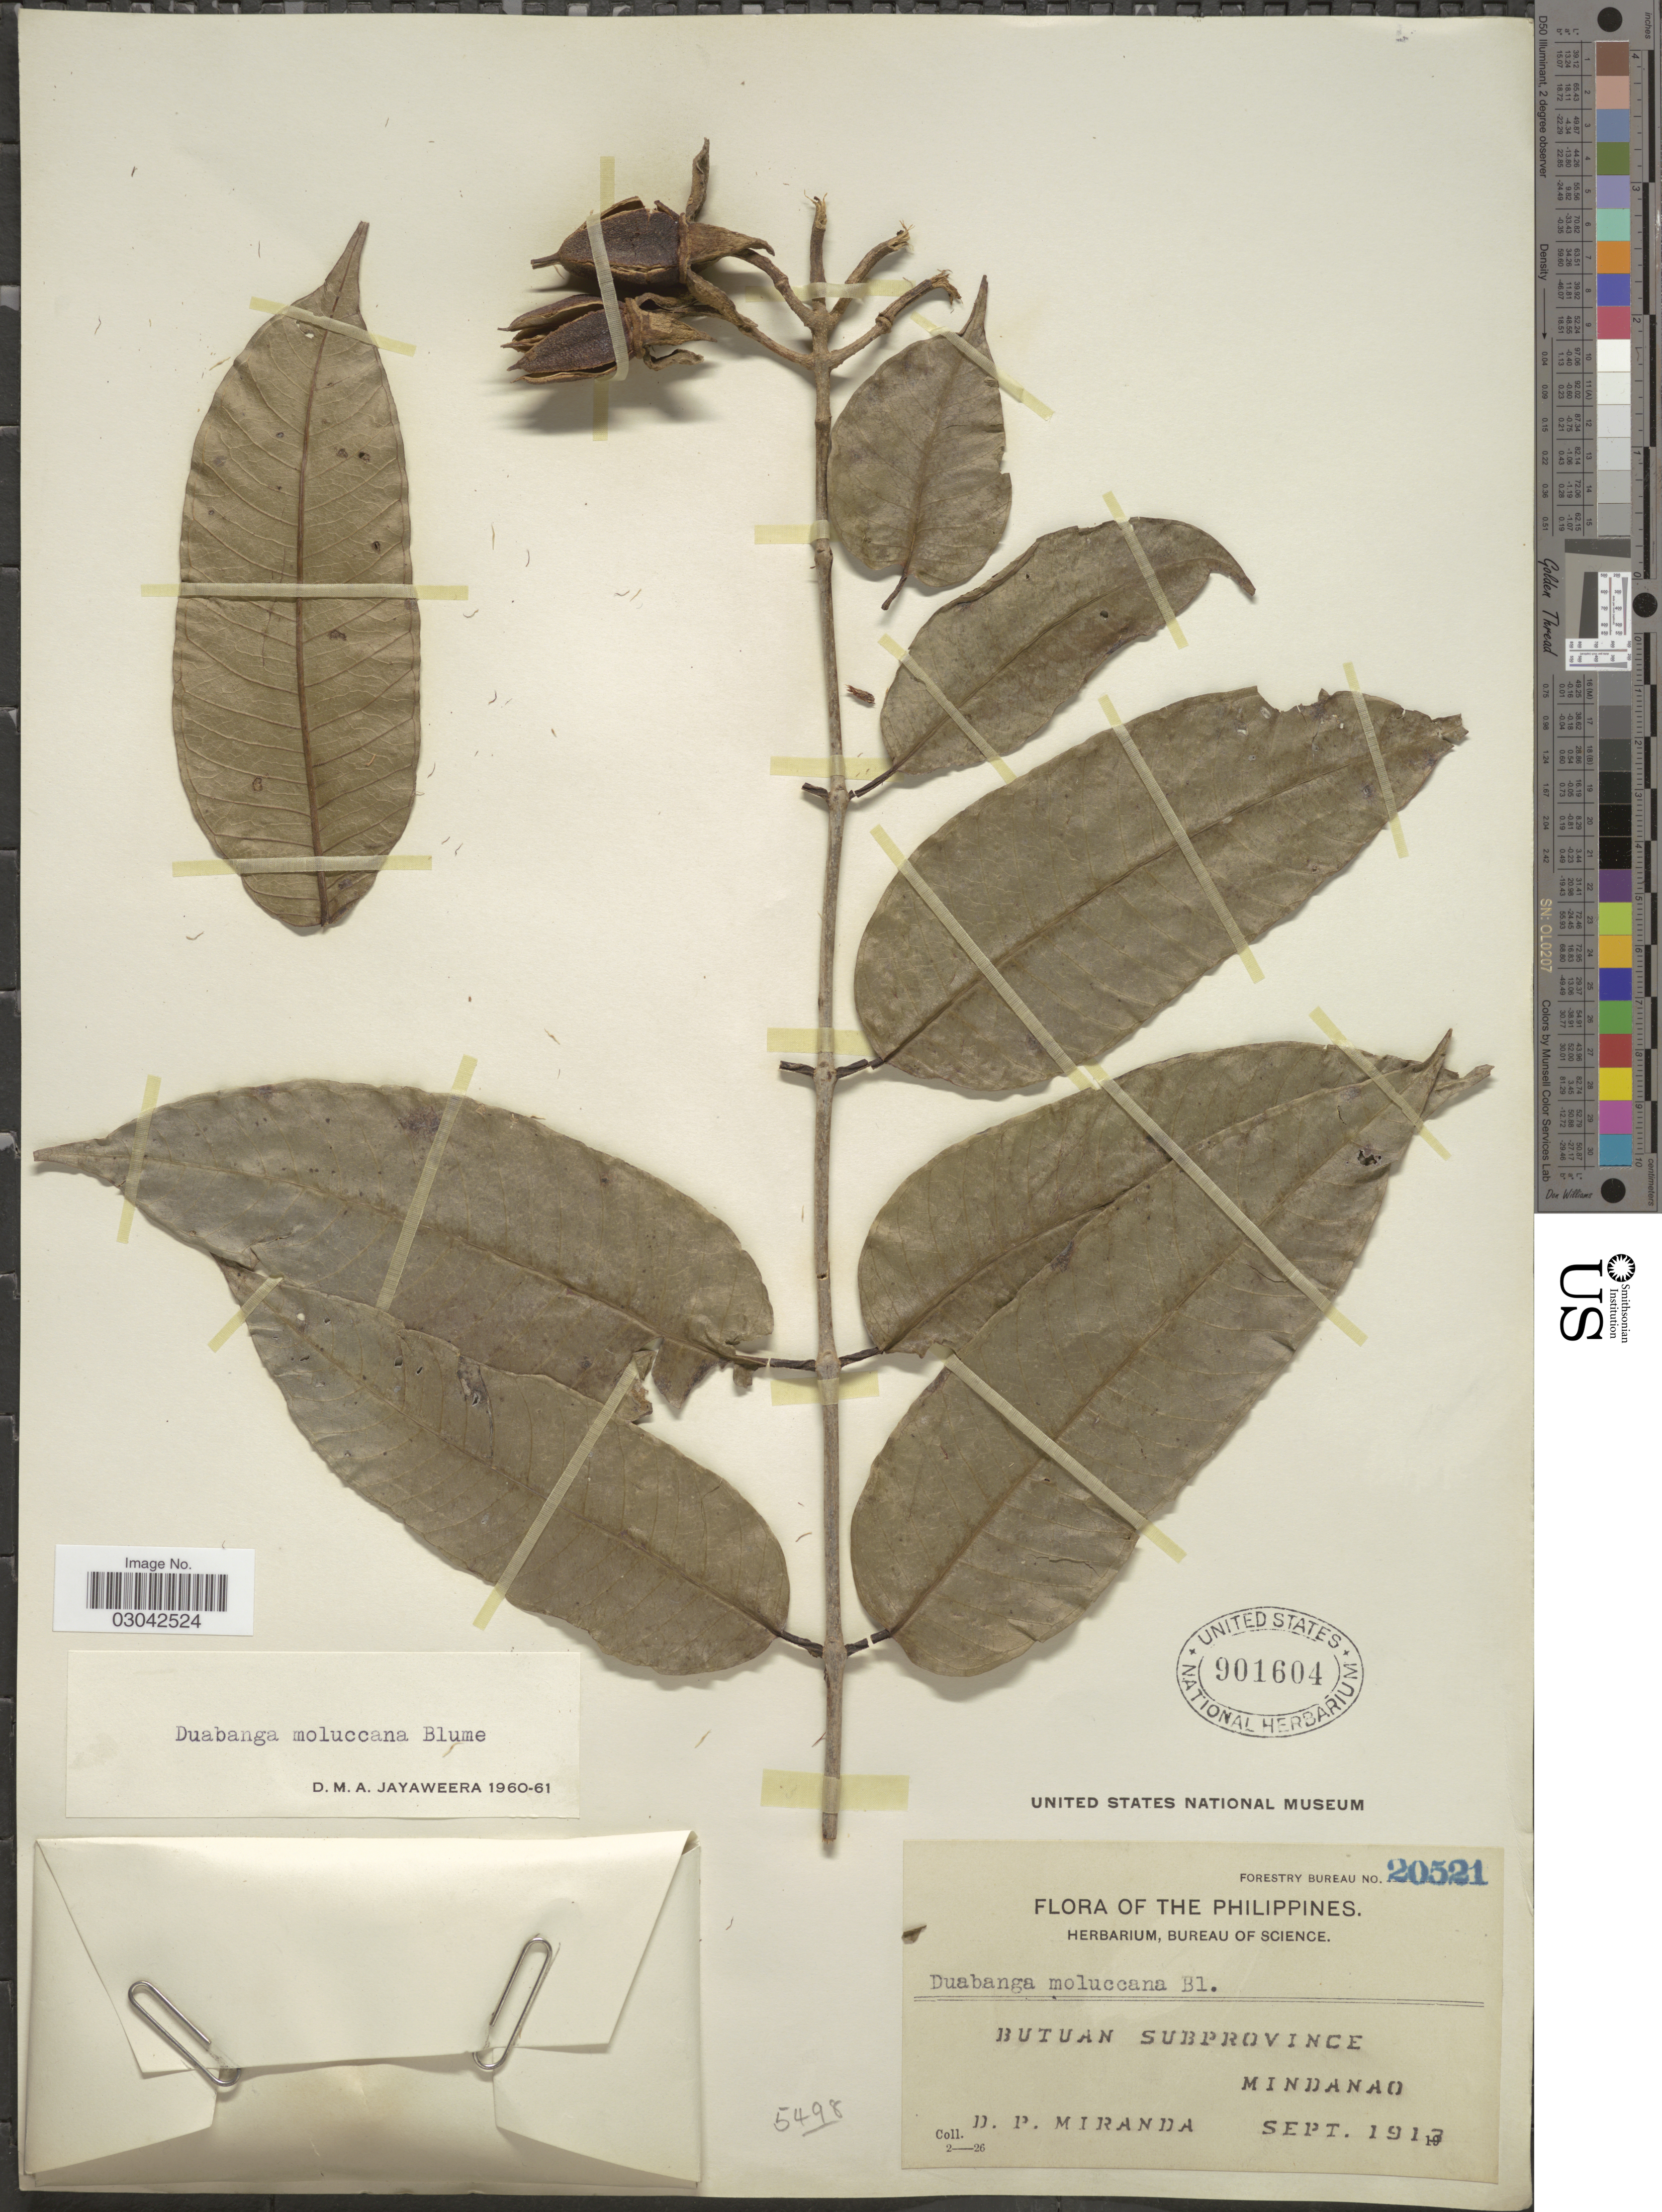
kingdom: Plantae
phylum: Tracheophyta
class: Magnoliopsida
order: Myrtales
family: Lythraceae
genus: Duabanga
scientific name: Duabanga moluccana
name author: Blume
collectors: D. P. Miranda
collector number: Forestry Bureau 20521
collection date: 1913-09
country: Philippines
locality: Butuan Subprovince, Mindanao.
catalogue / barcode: US 901604